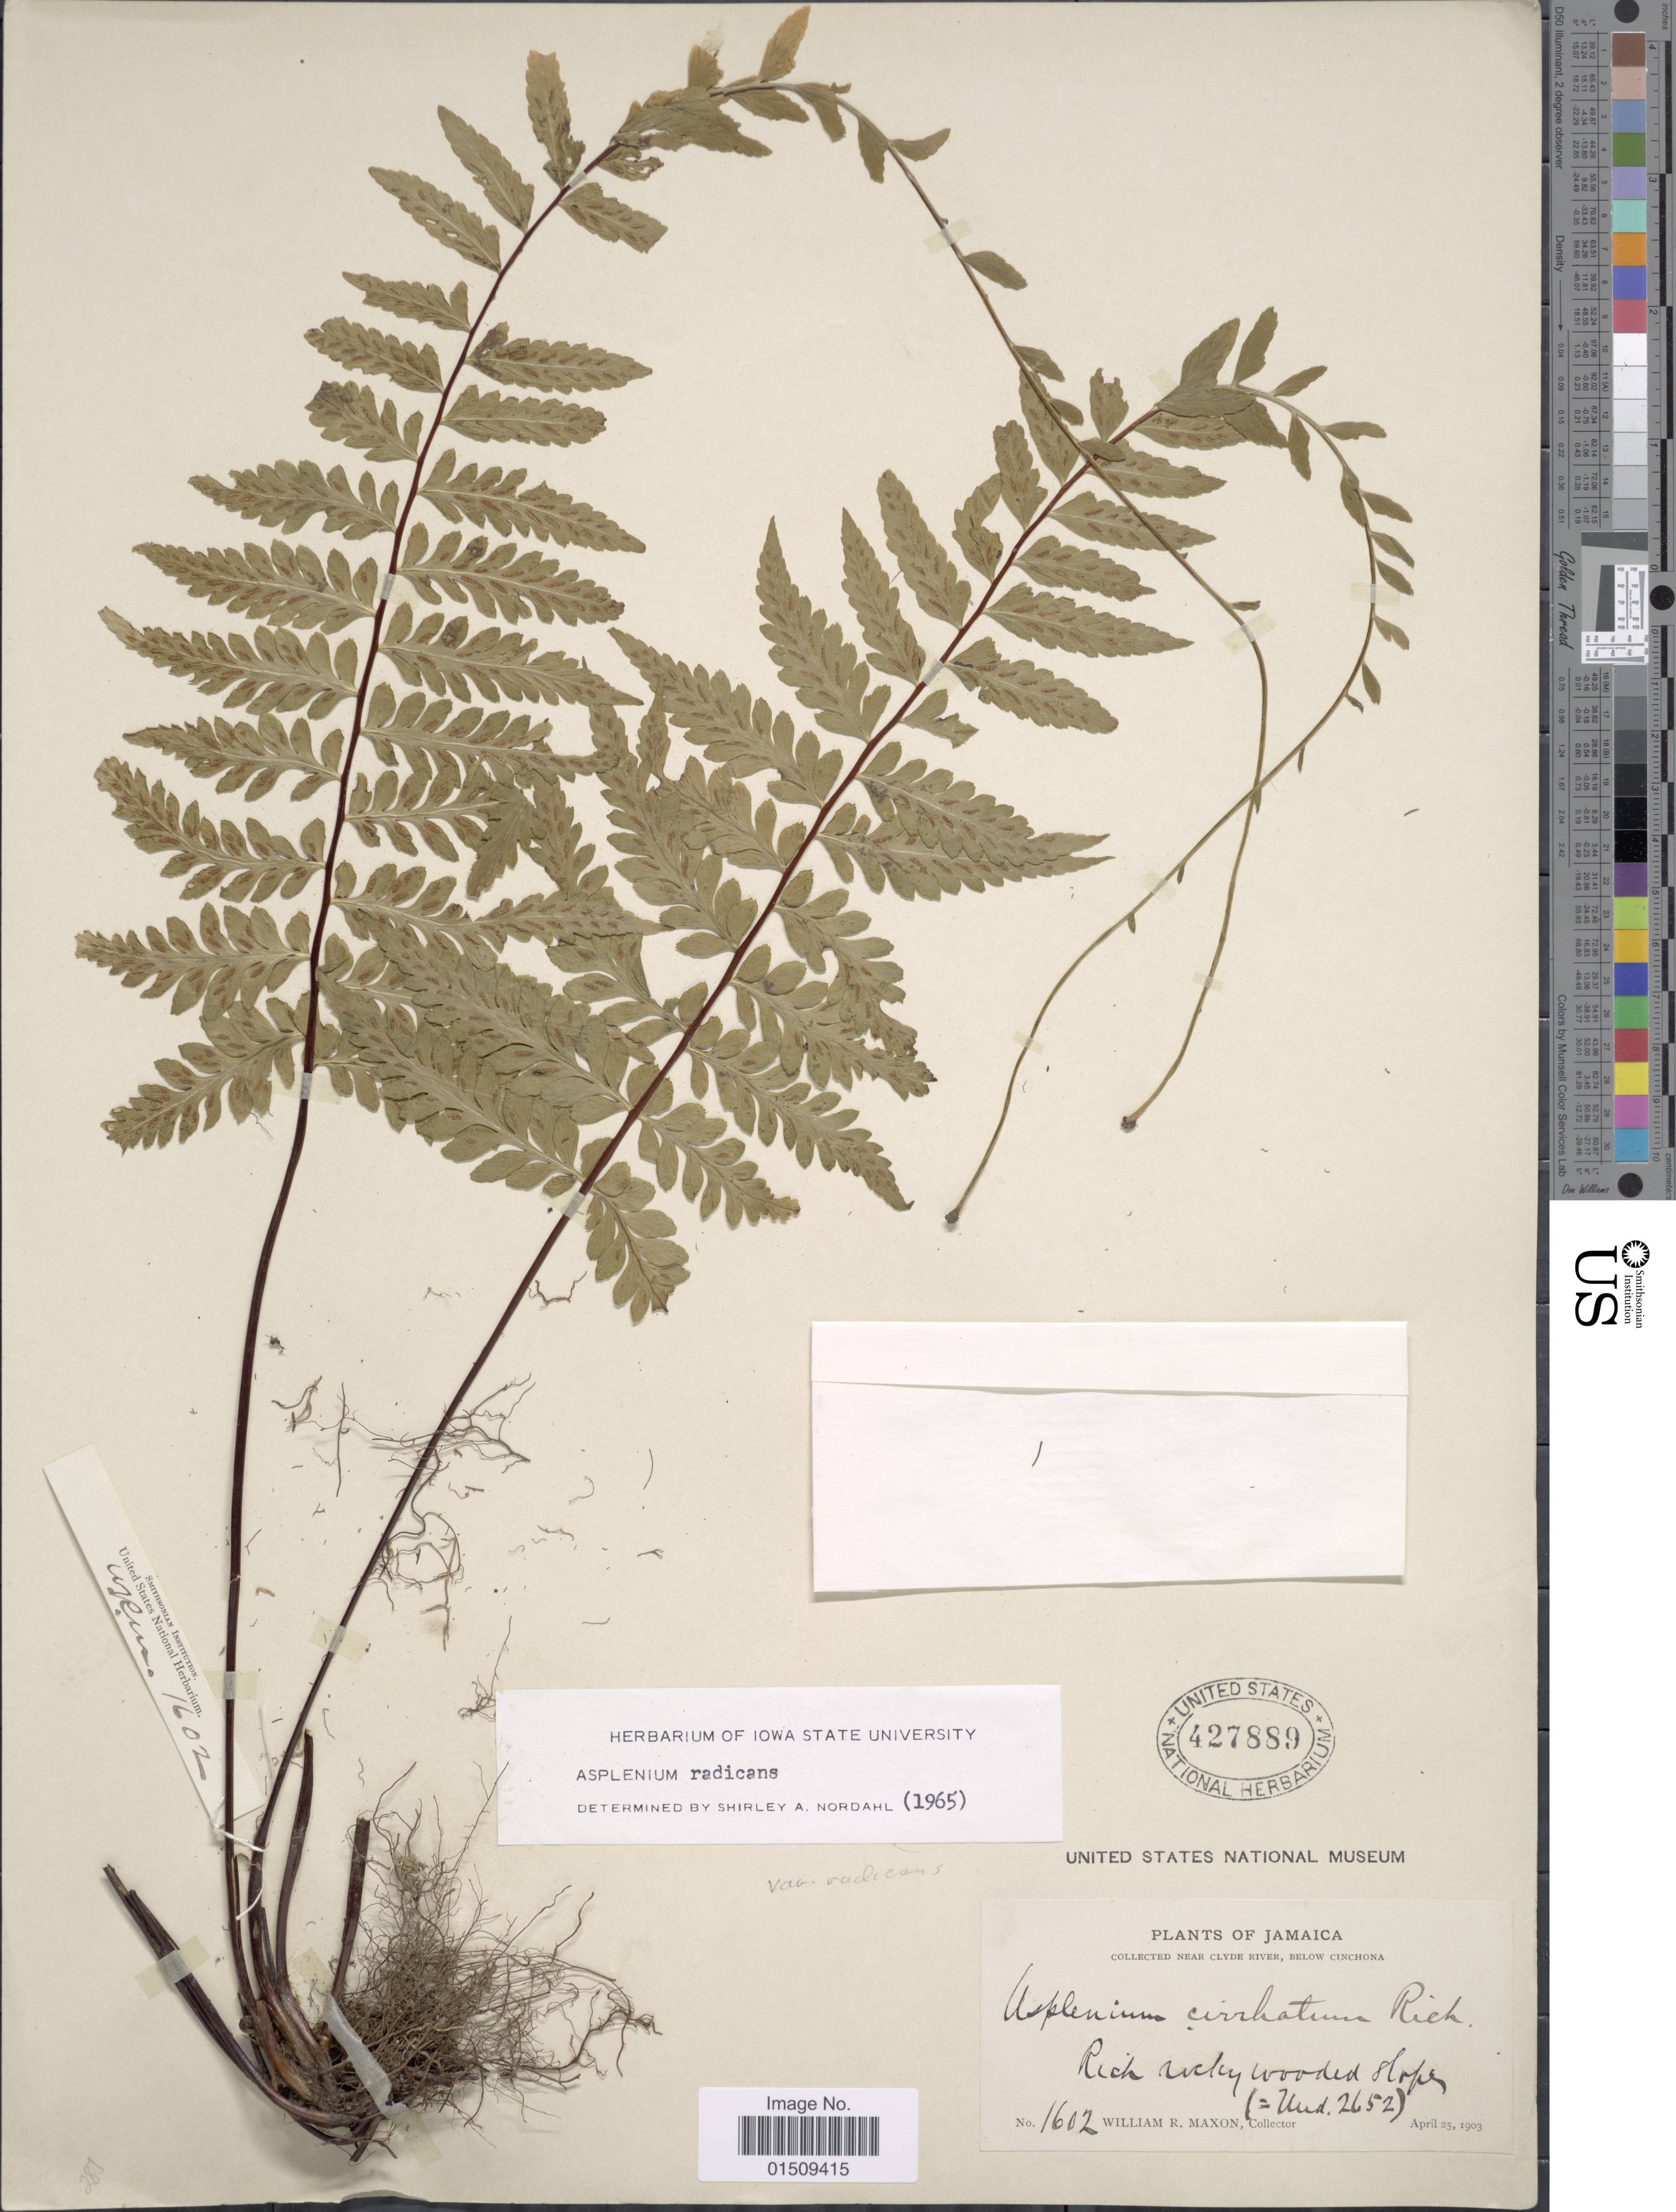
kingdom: Plantae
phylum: Tracheophyta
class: Polypodiopsida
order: Polypodiales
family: Aspleniaceae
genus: Asplenium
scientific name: Asplenium radicans var. radicans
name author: L.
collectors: W. R. Maxon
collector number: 1602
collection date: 1903-04-25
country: Jamaica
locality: Near Clyde River, below Cinchona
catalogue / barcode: US 427889